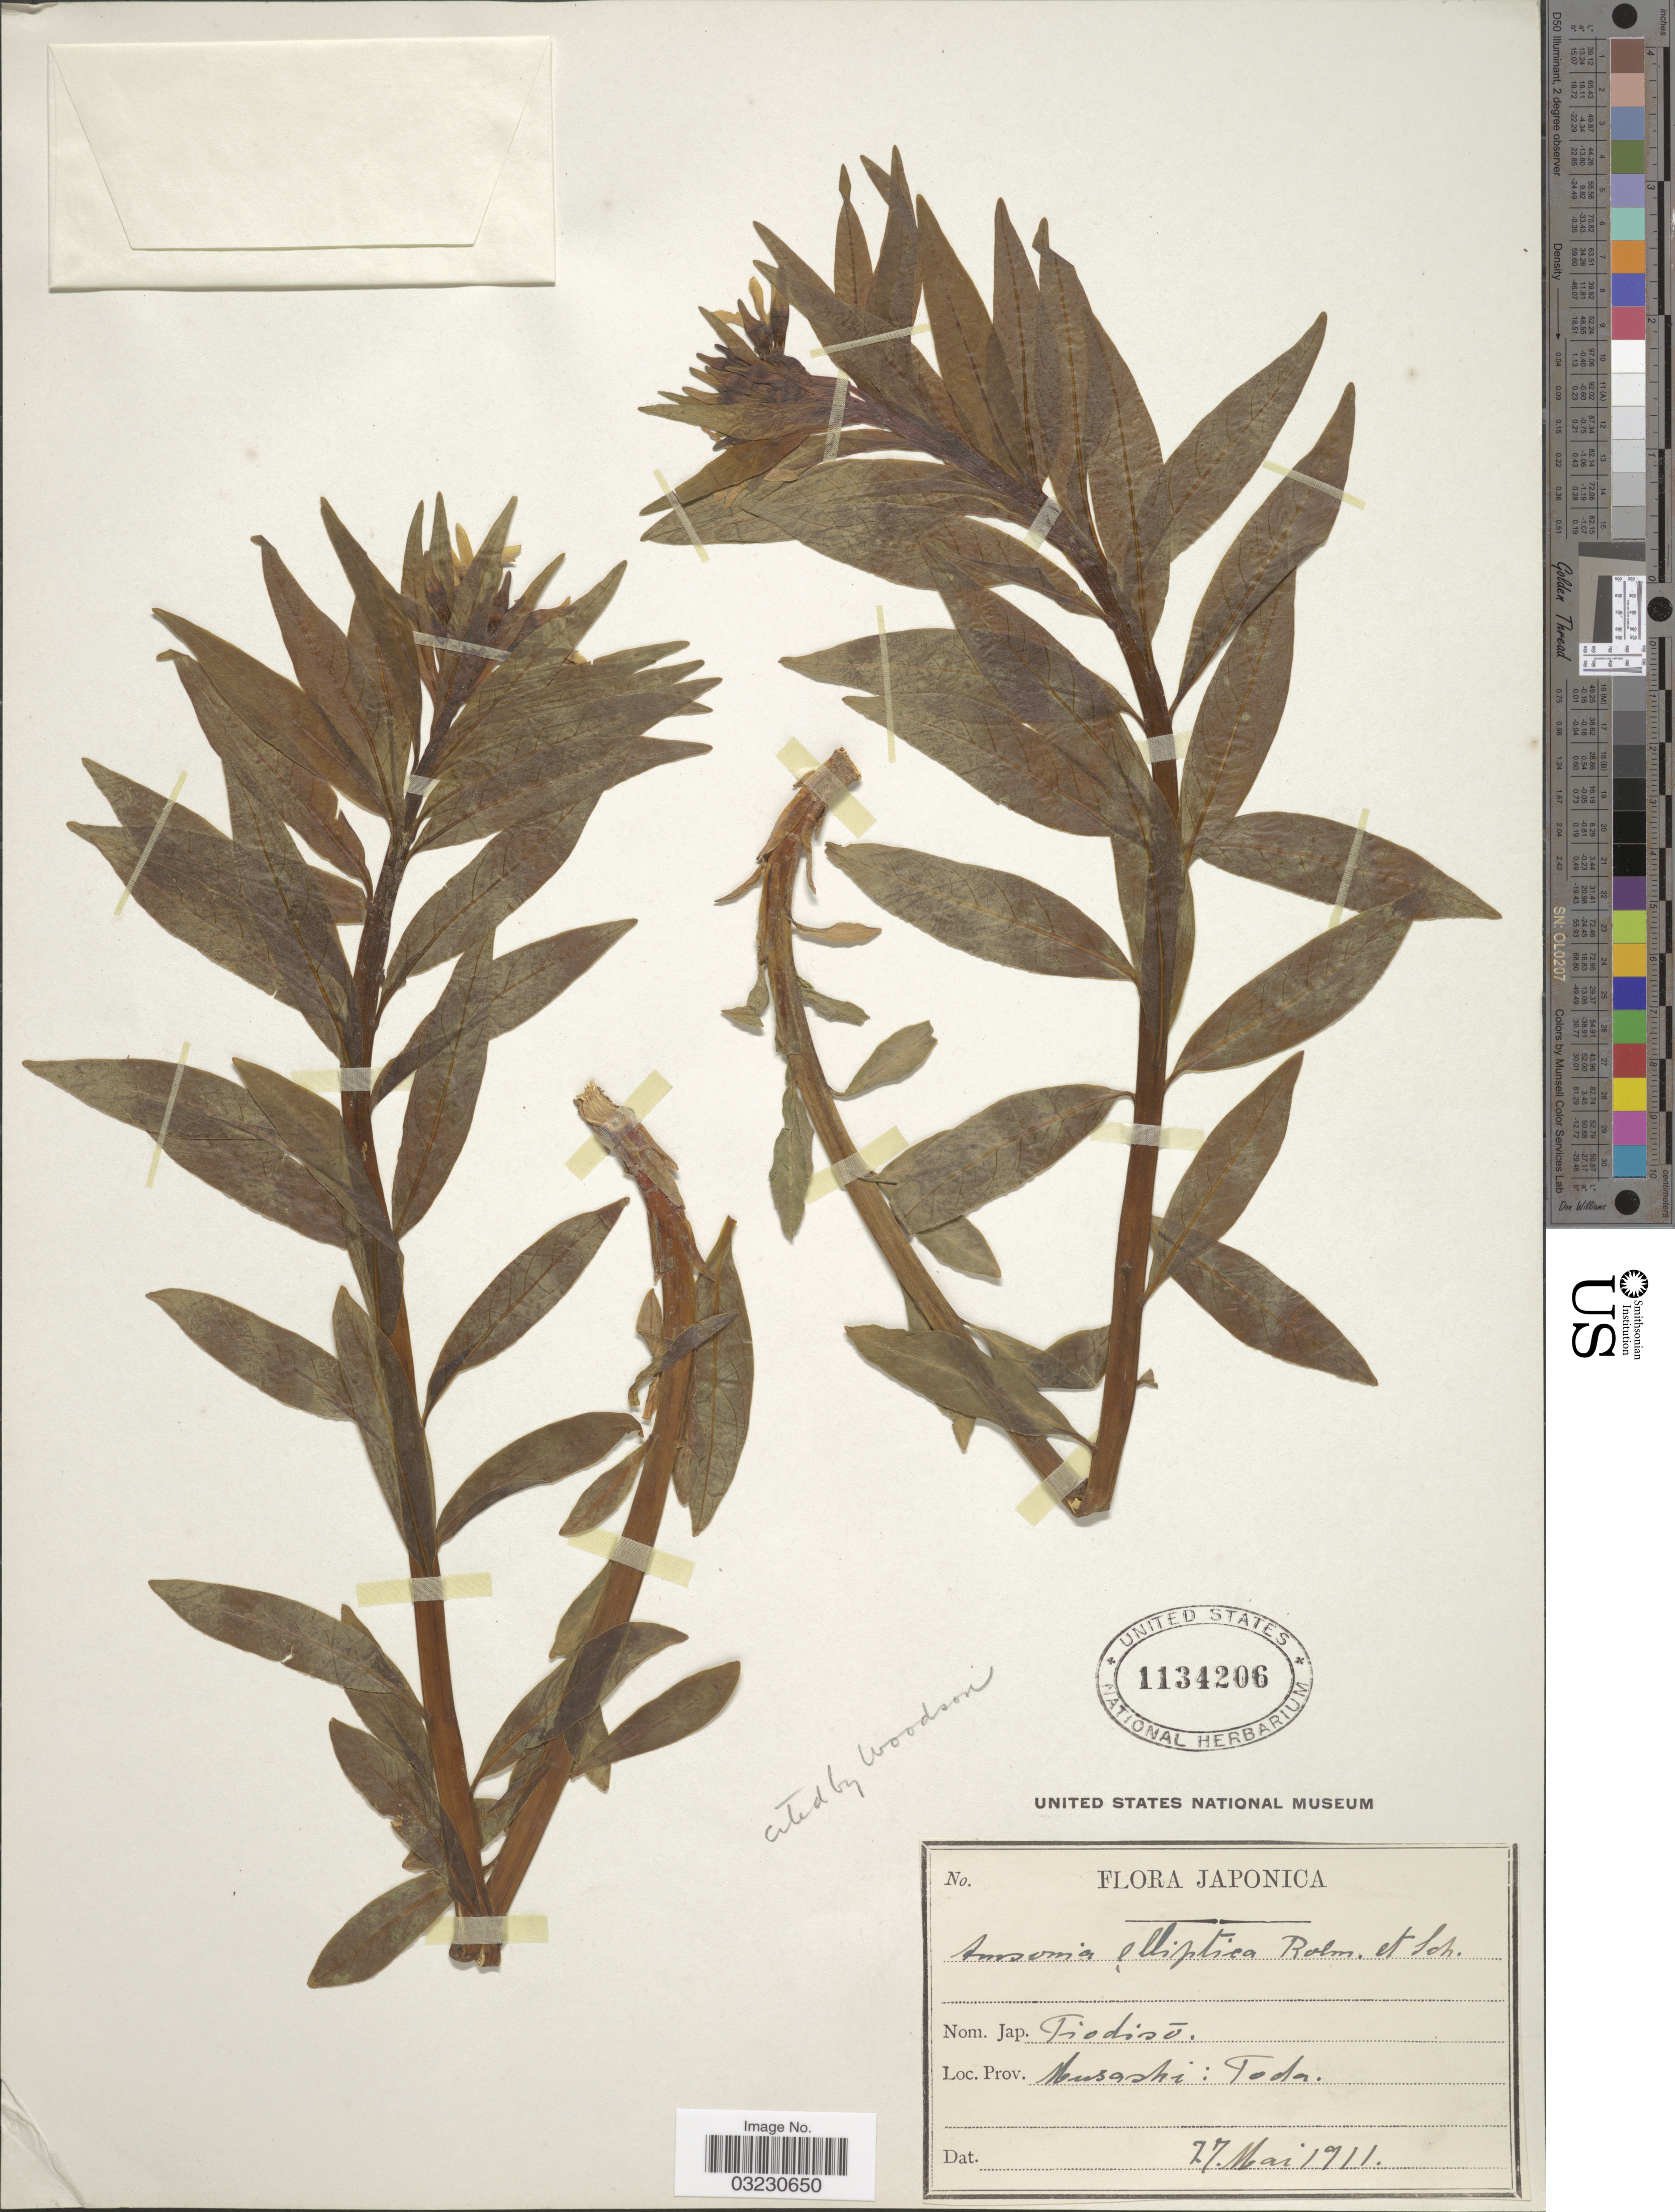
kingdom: Plantae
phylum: Tracheophyta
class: Magnoliopsida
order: Gentianales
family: Apocynaceae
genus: Amsonia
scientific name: Amsonia elliptica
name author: (Thunb.) Roem. & Schult.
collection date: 1911-05-27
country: Japan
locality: Prov. Musashi: Toda.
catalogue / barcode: US 1134206